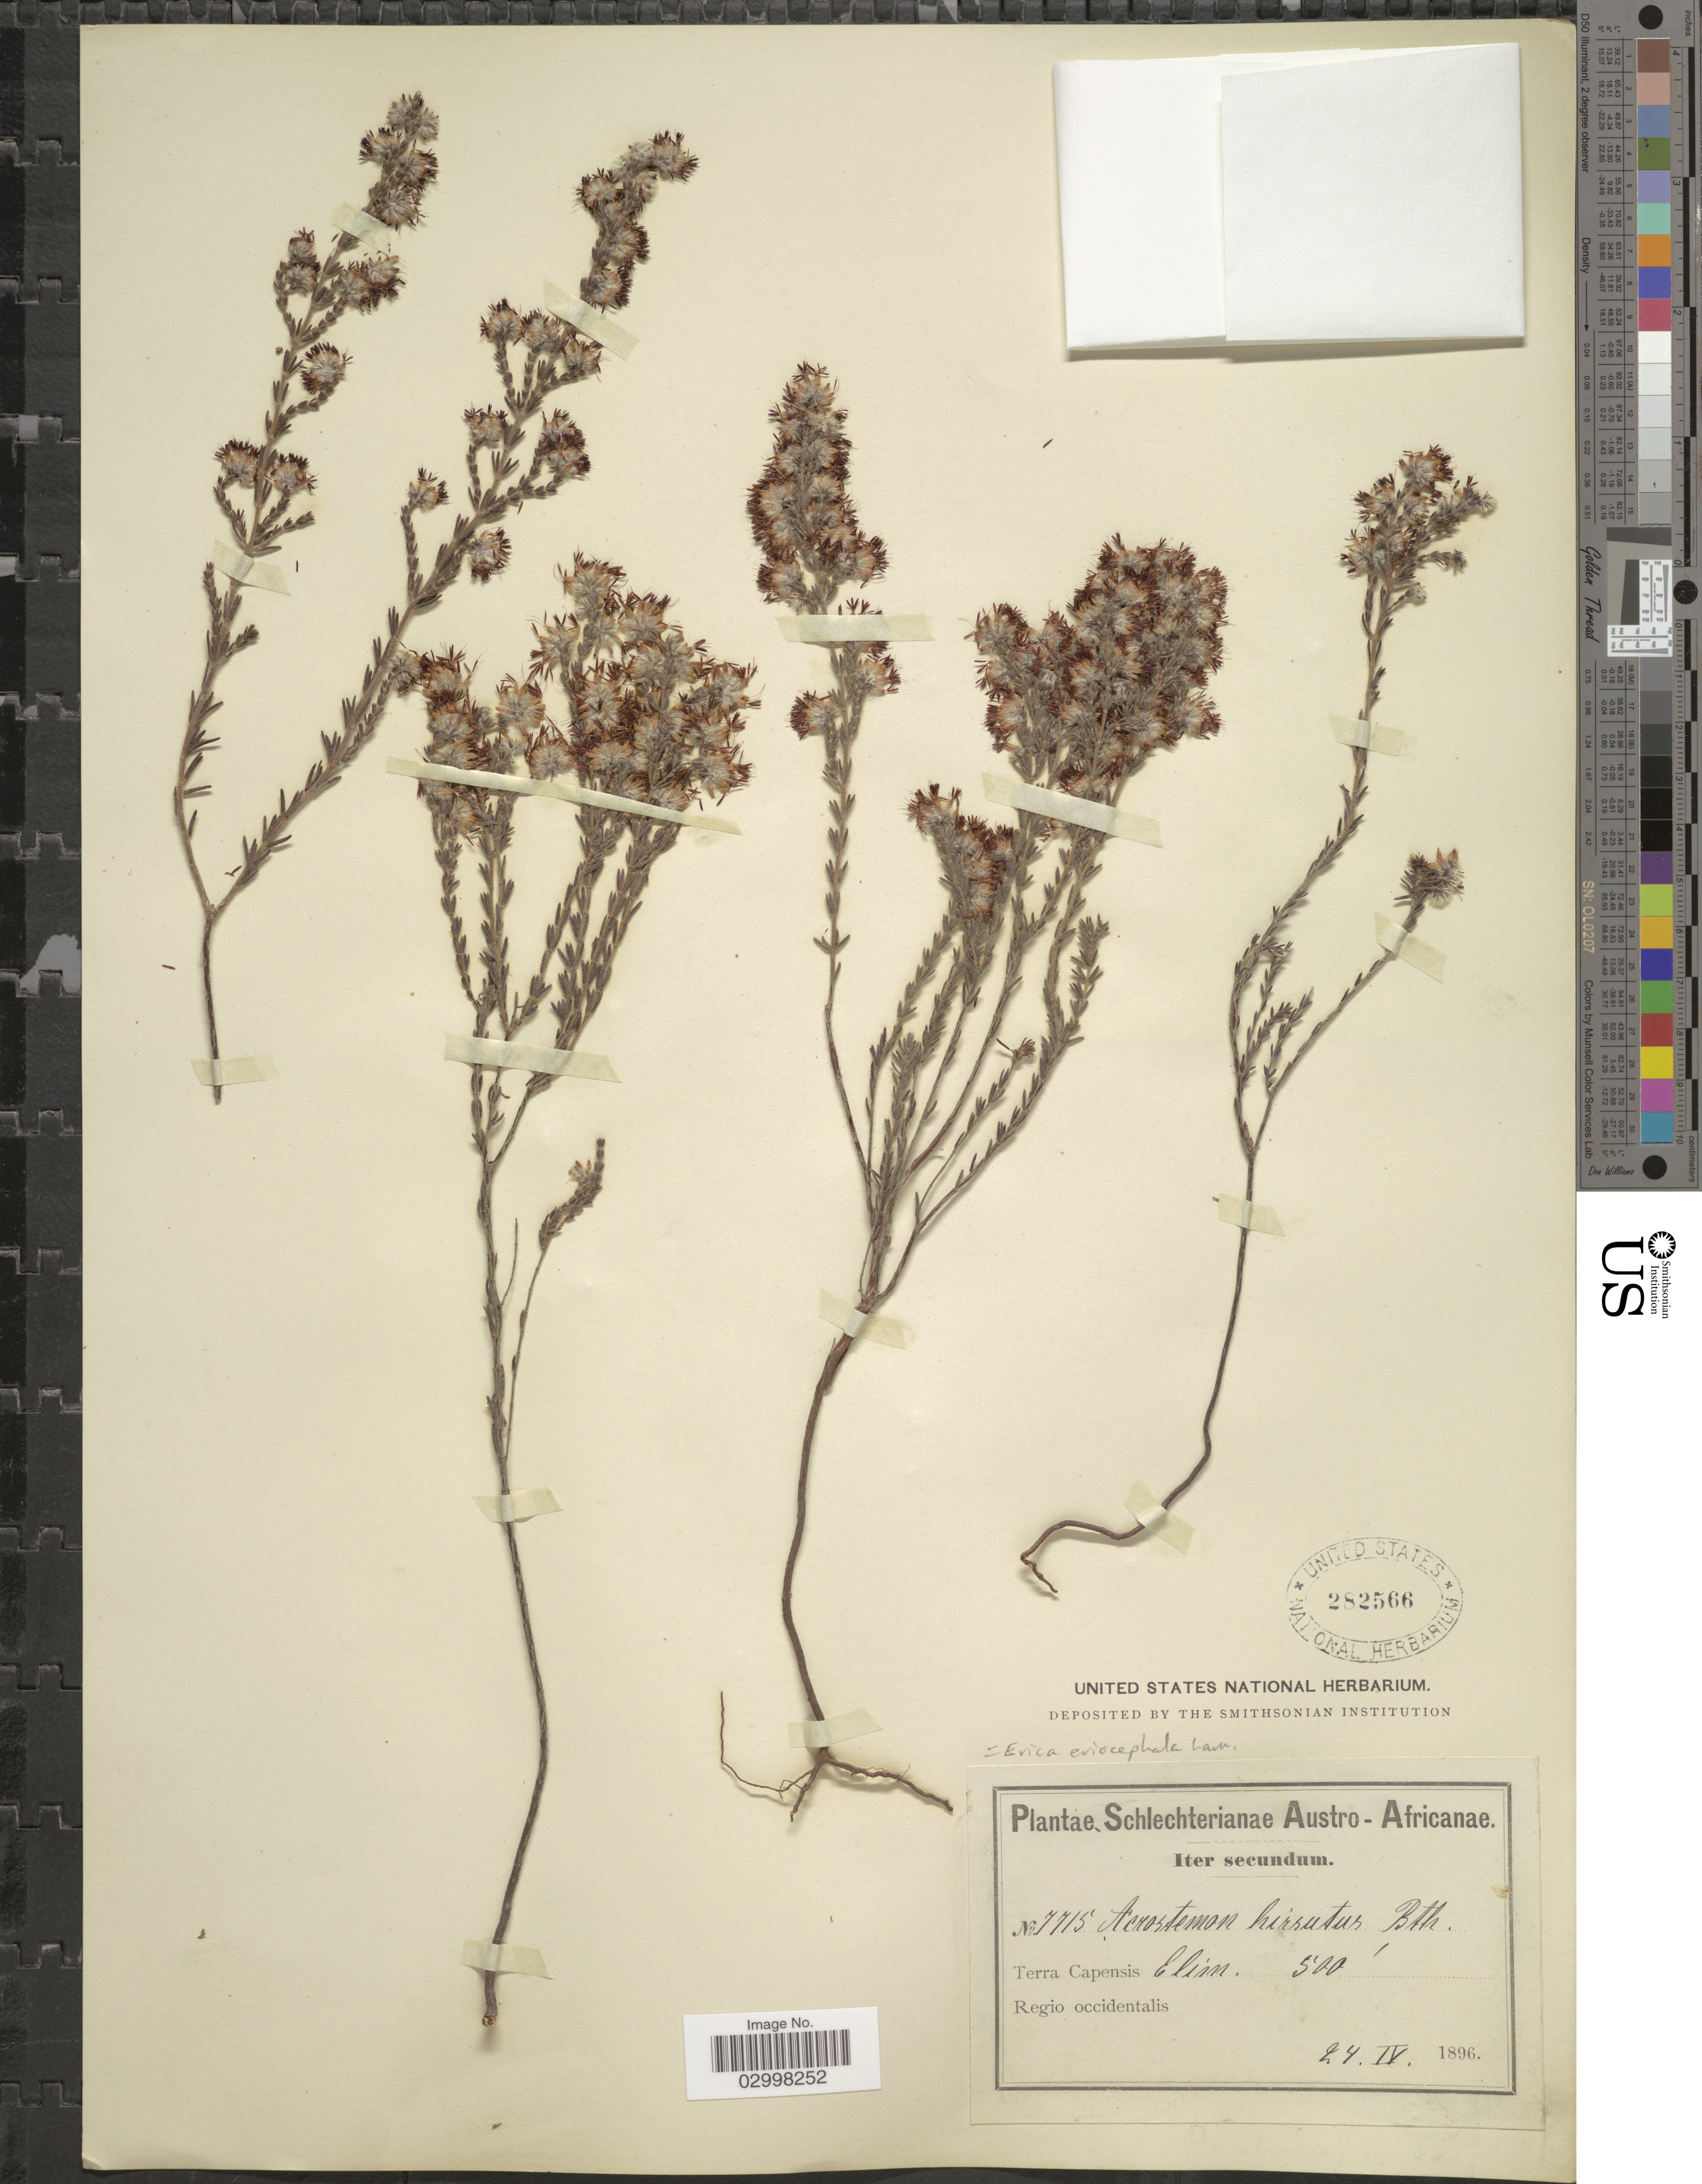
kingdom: Plantae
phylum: Tracheophyta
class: Magnoliopsida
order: Ericales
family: Ericaceae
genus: Erica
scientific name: Erica eriocephala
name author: Lam.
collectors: Schlechter, --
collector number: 7715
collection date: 1896-04-24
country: South Africa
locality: Austro-Africanae. Terra Capensis Elim. Regio occidentalis.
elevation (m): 152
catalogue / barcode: US 282566